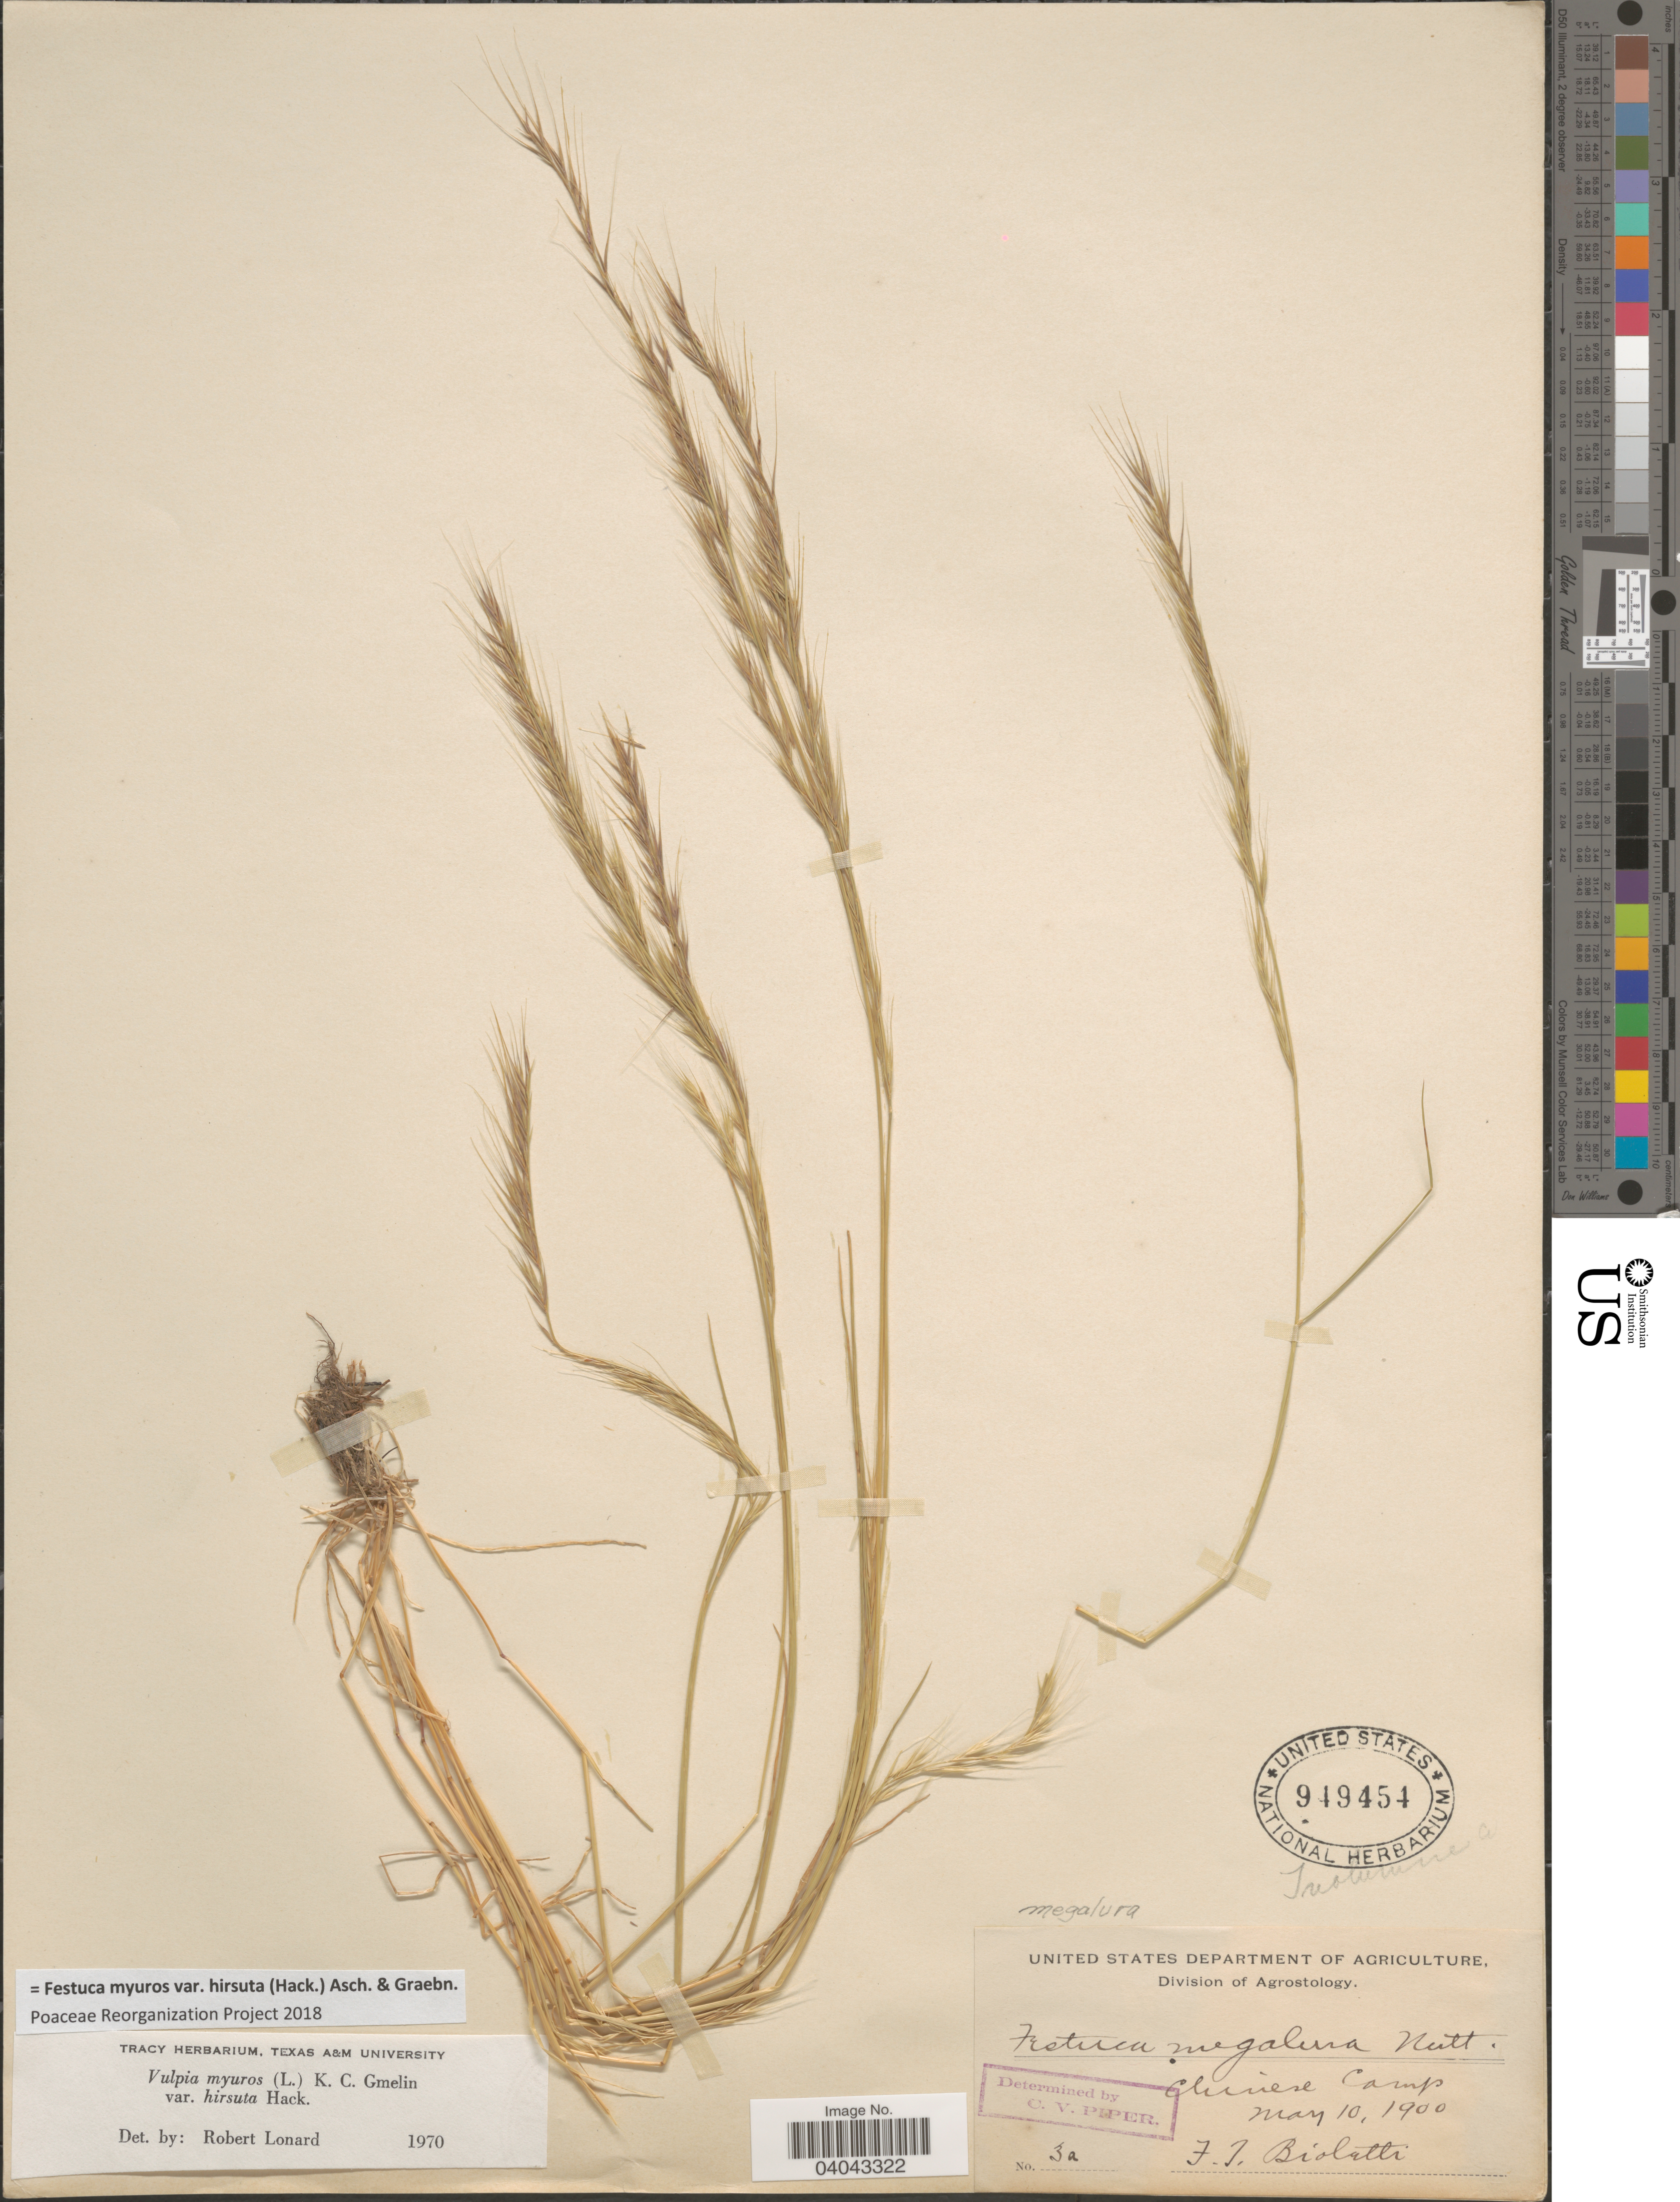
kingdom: Plantae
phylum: Tracheophyta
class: Liliopsida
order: Poales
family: Poaceae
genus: Festuca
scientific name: Festuca myuros var. hirsuta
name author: (Hack.) Asch. & Graebn.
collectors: F. T. Bioletti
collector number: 3a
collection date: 1900-05-10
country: United States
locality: Chinese Camp. Tuolumne Co.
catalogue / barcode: US 949454